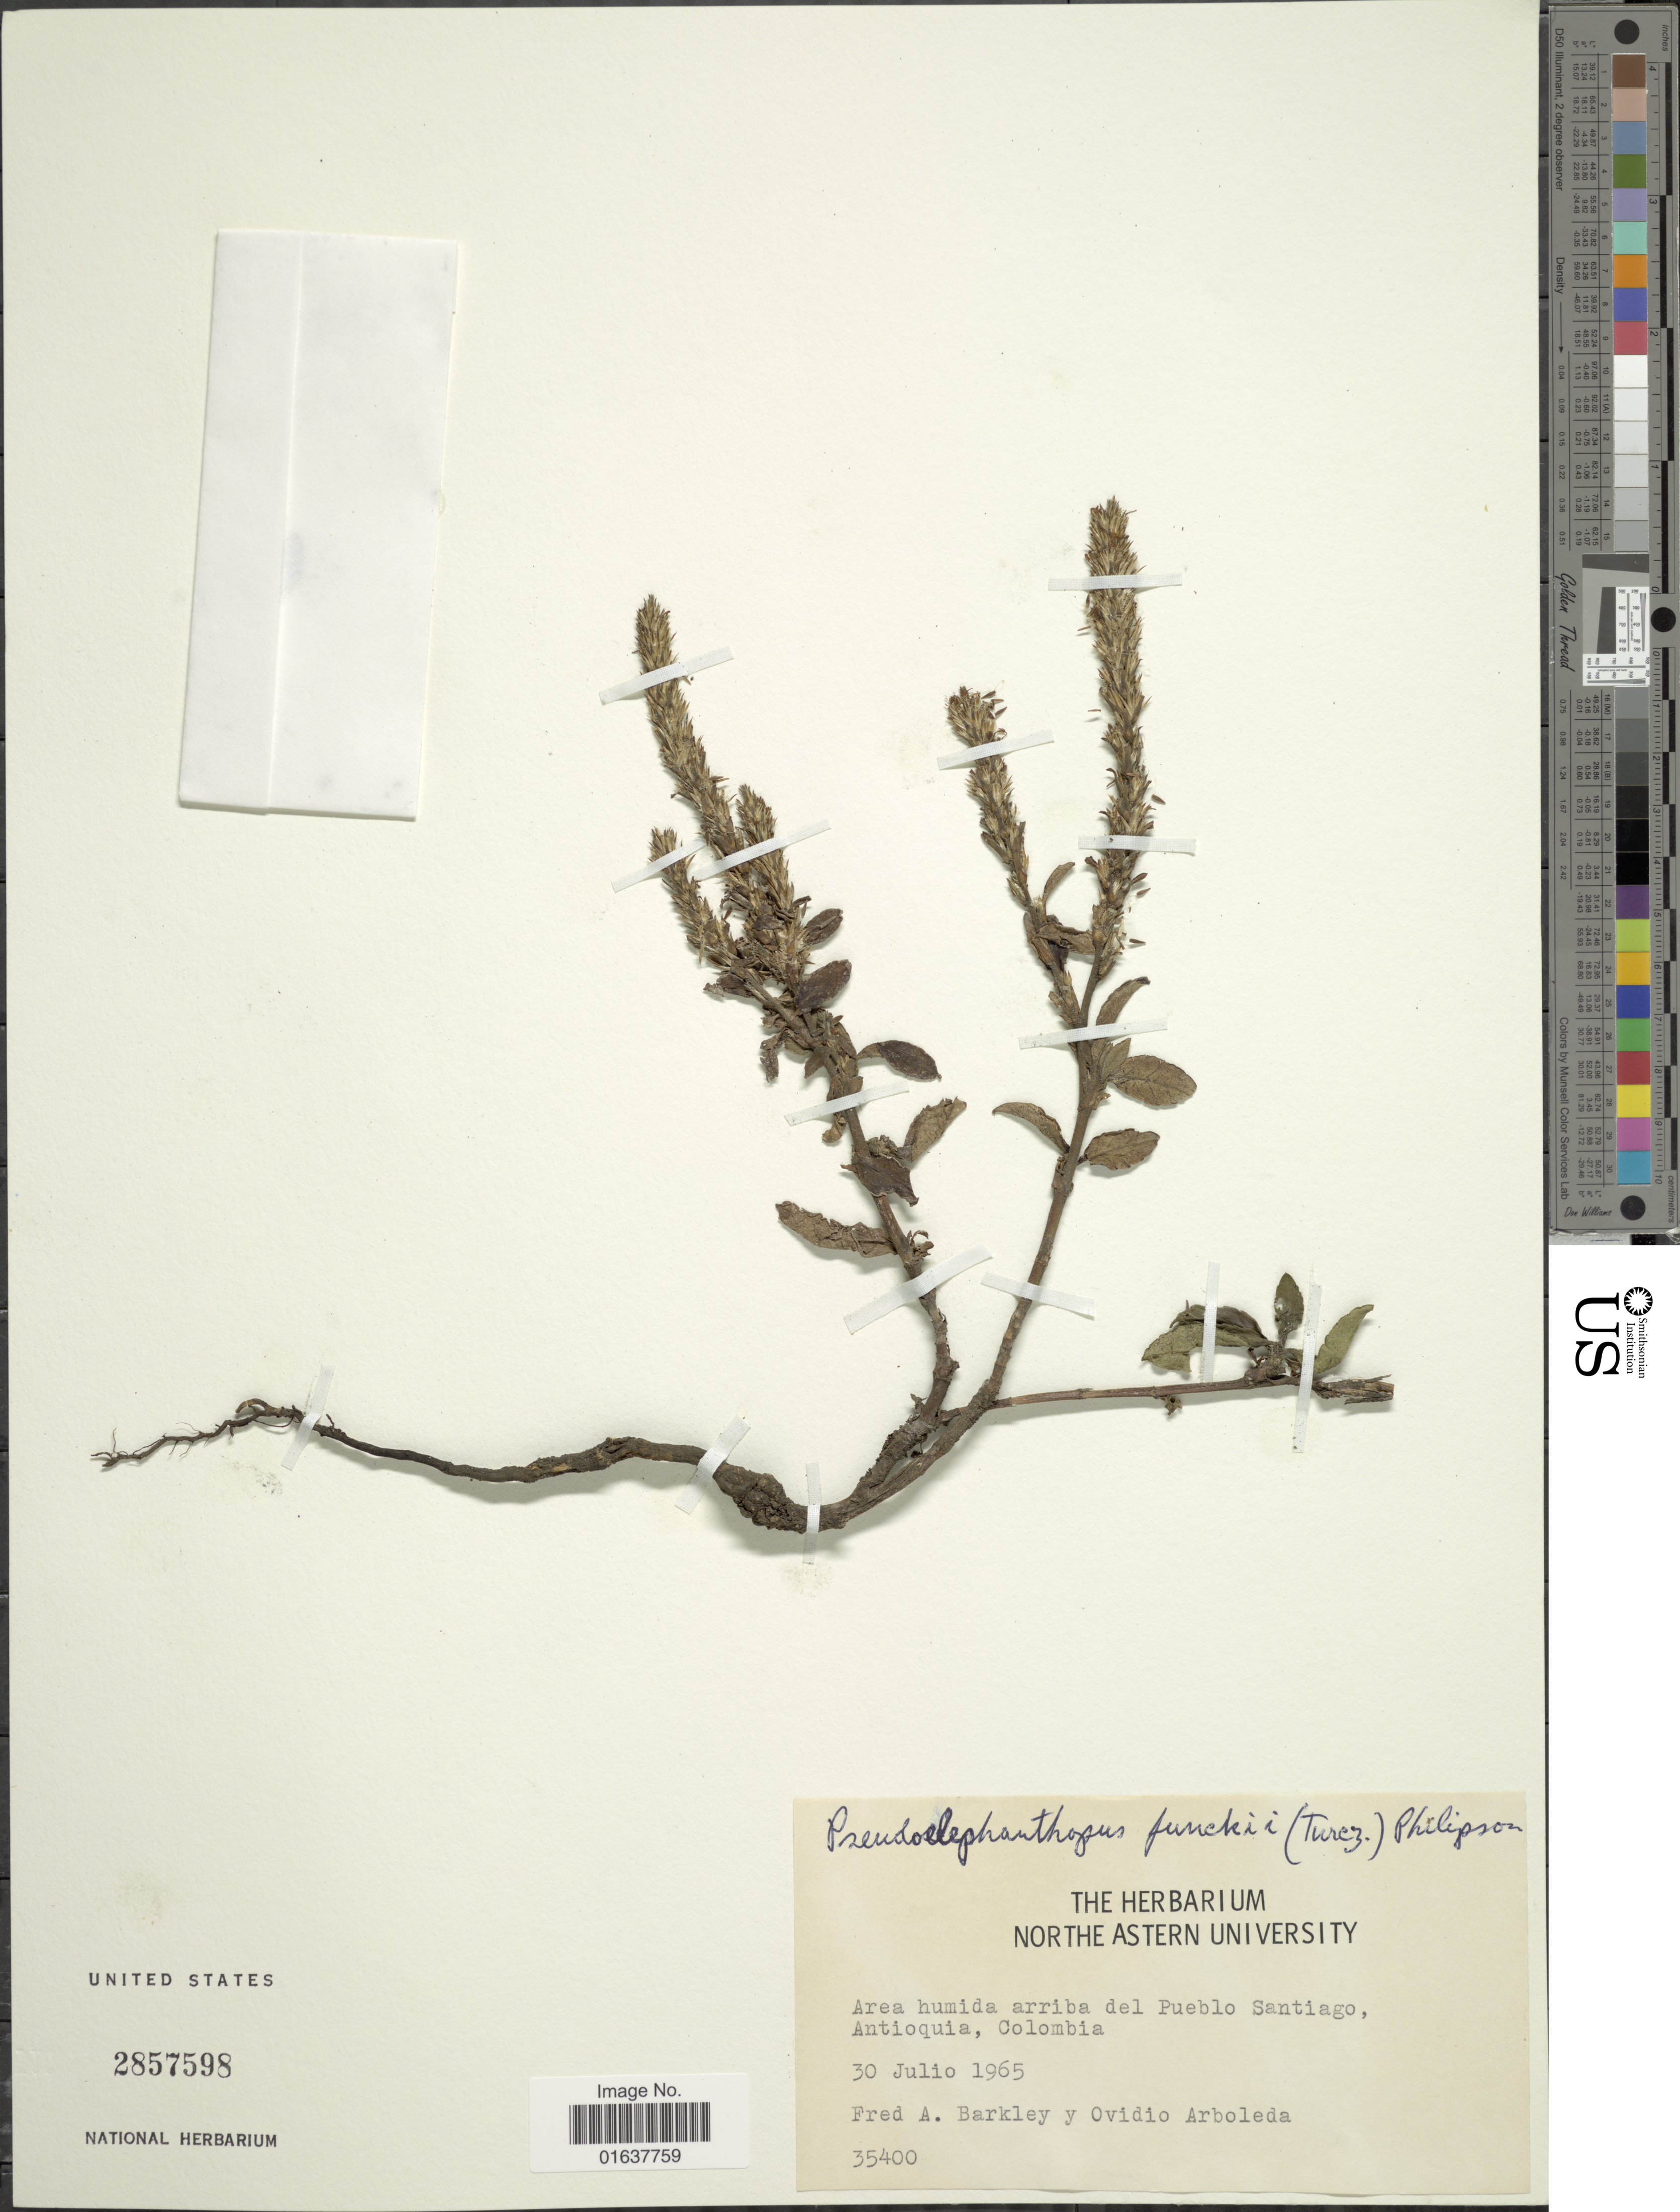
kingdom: Plantae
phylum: Tracheophyta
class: Magnoliopsida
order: Asterales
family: Asteraceae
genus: Pseudelephantopus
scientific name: Pseudelephantopus spiralis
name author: (Less.) Cronquist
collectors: F. A. Barkley & O. Arboleda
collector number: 35400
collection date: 1965-07-30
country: Colombia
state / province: Antioquia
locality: Area humida arriba del Pueblo Snatiago, Antioquia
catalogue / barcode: US 2857598